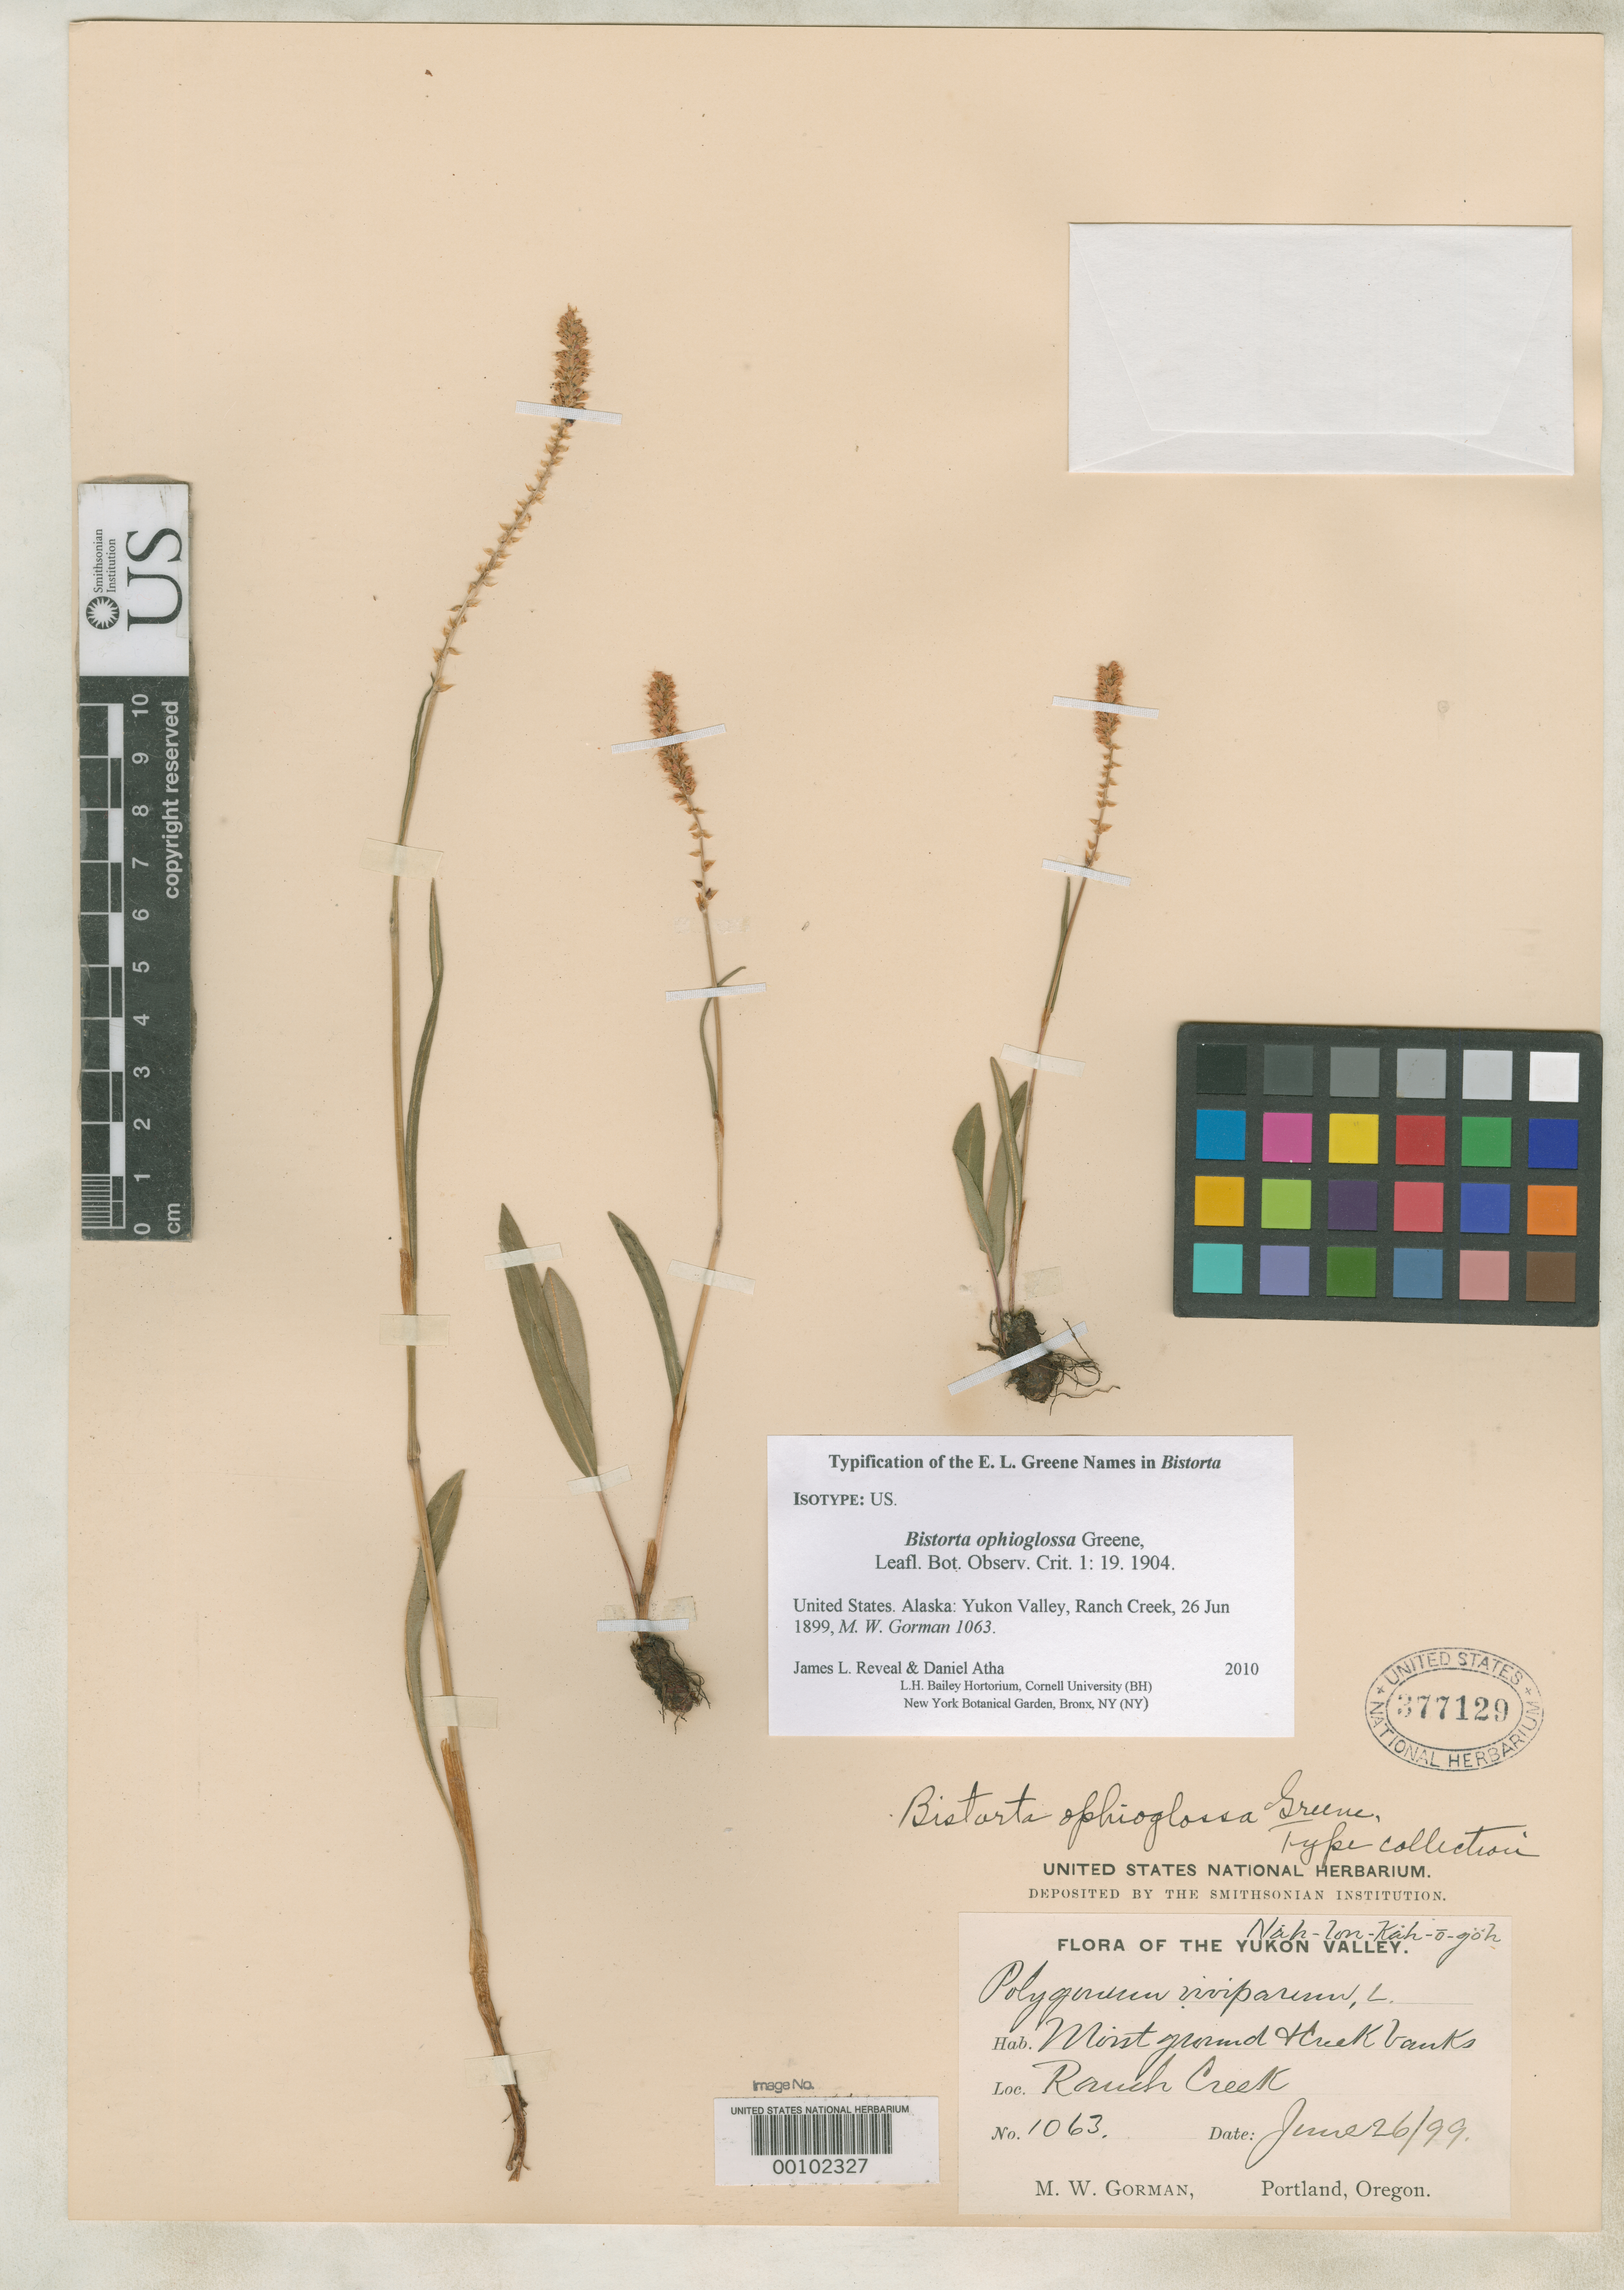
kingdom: Plantae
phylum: Tracheophyta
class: Magnoliopsida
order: Caryophyllales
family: Polygonaceae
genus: Bistorta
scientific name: Bistorta ophioglossa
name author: Greene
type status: Isotype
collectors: M. W. Gorman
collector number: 1063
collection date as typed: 26 Jun 1899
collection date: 1899-06-26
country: United States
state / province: Alaska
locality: Yukon Valley, Ranch Creek.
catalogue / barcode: US 377129